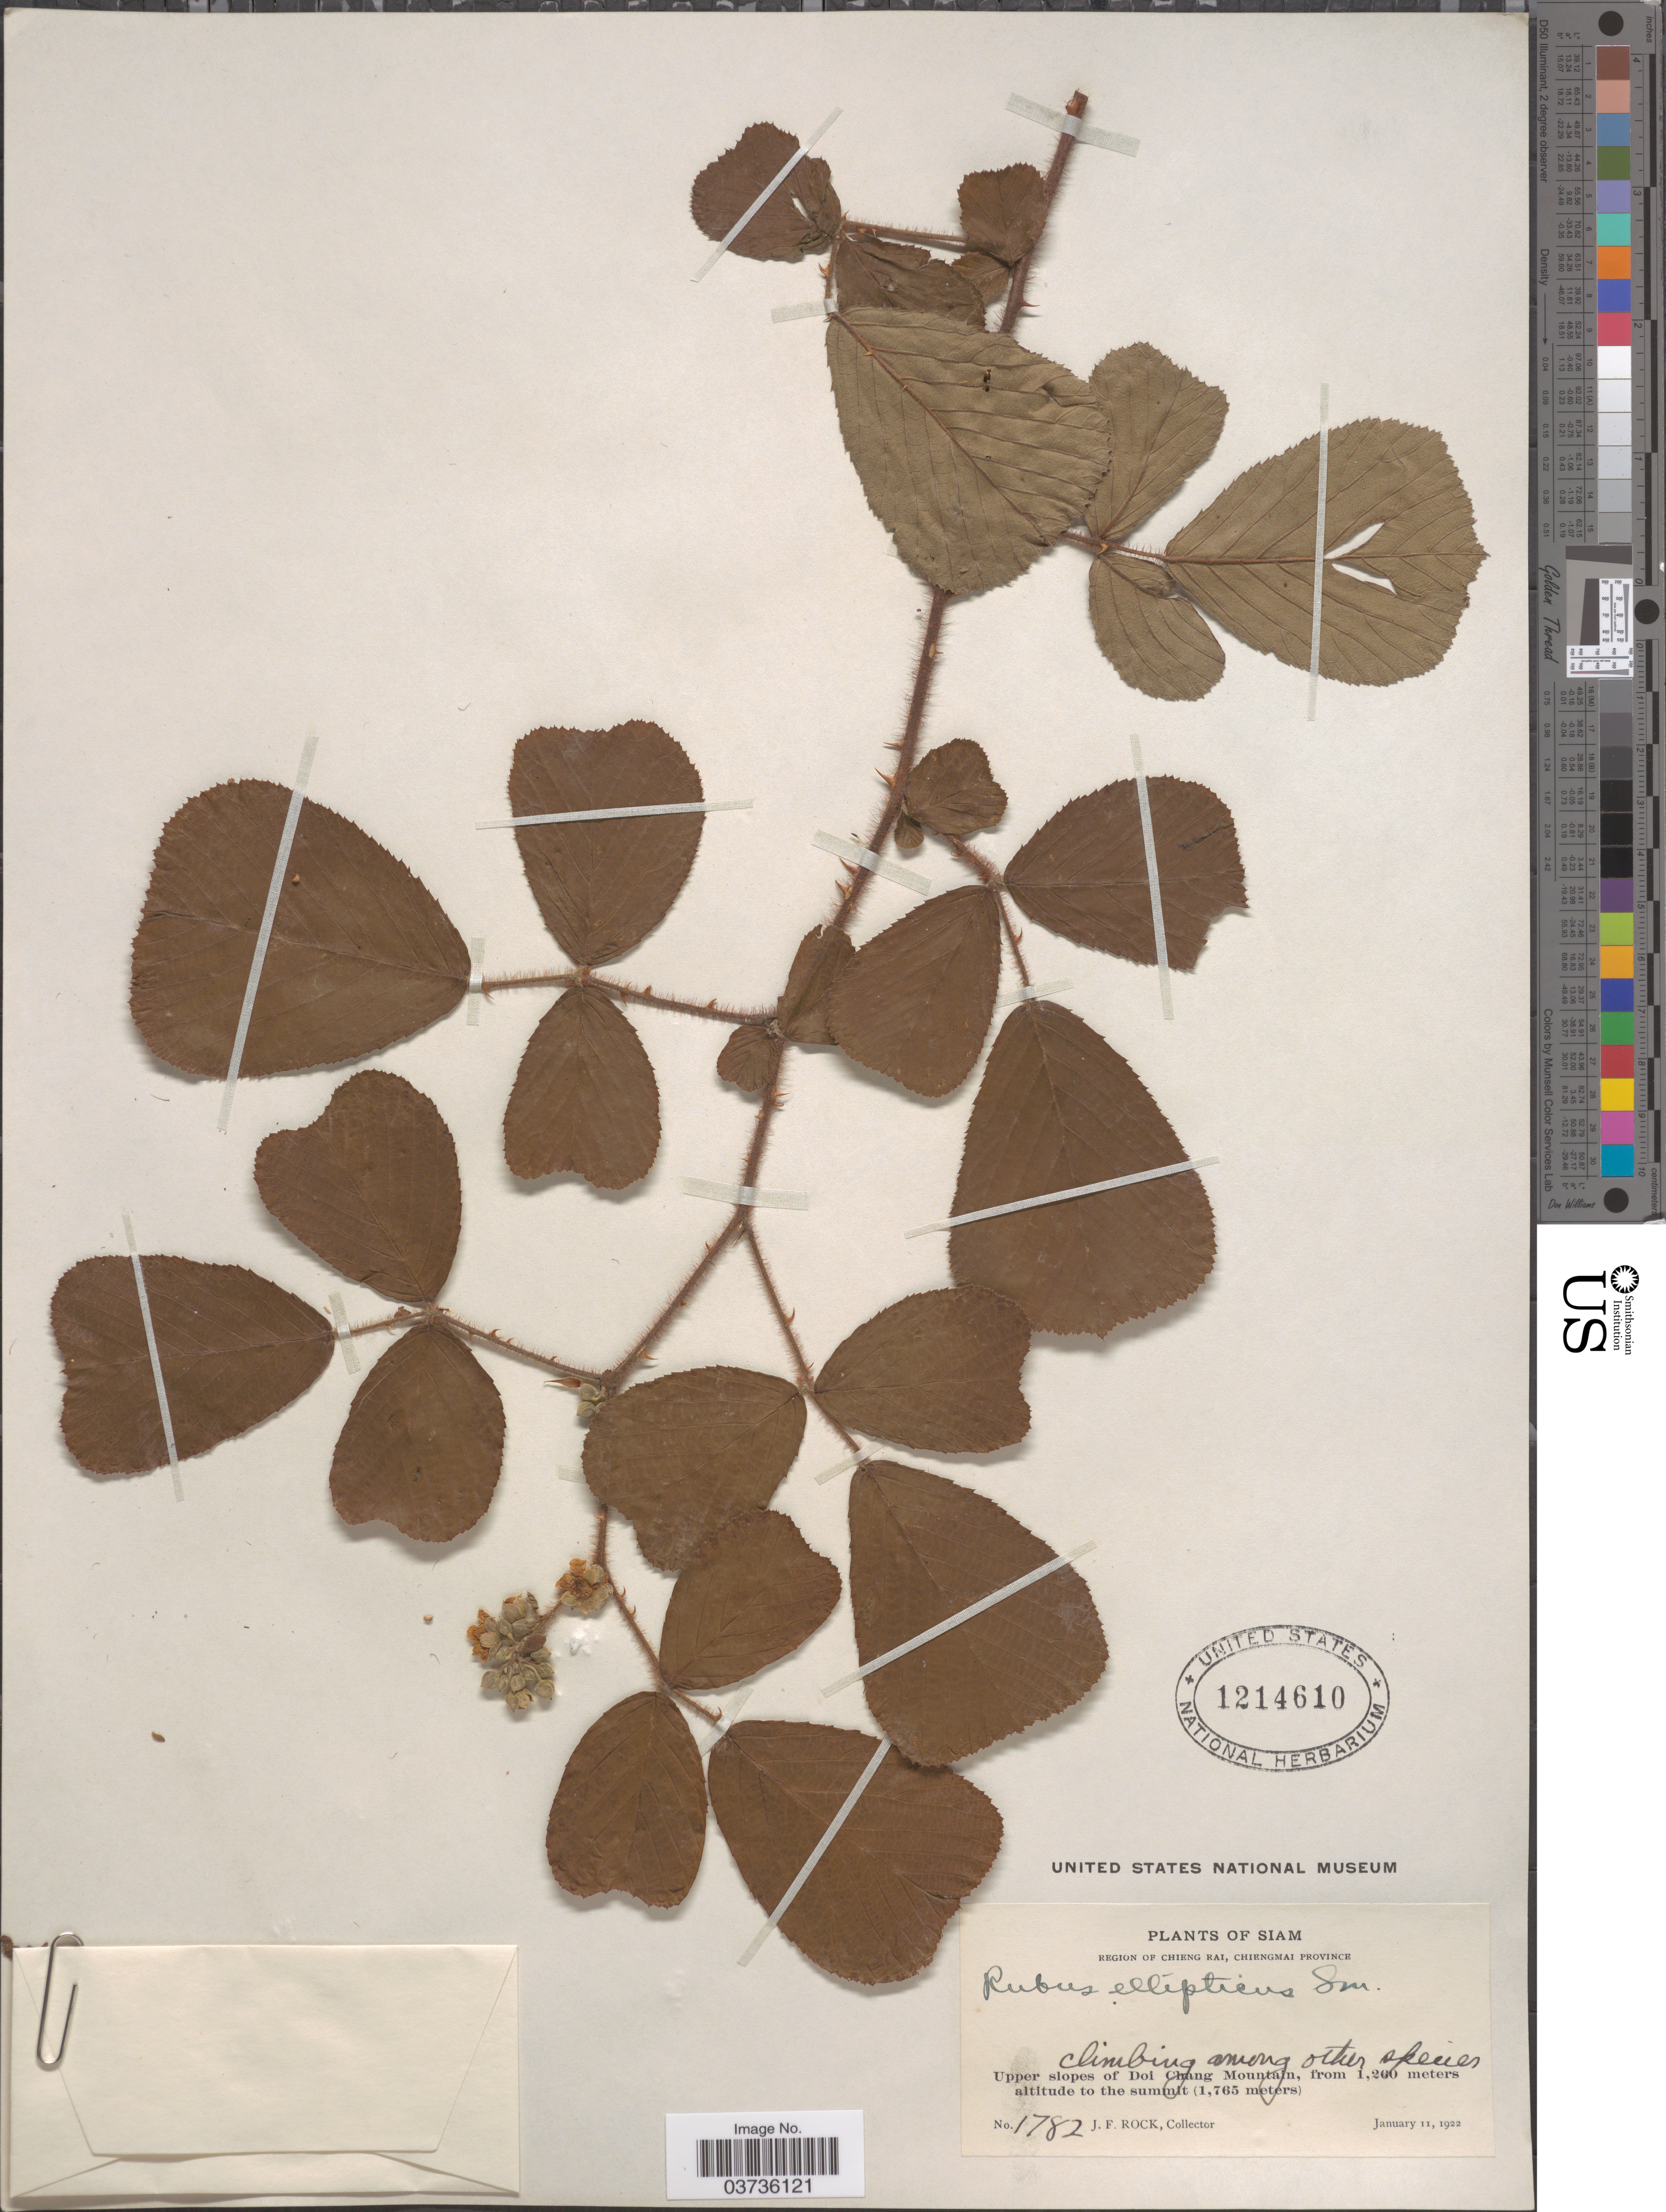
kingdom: Plantae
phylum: Tracheophyta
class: Magnoliopsida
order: Rosales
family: Rosaceae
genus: Rubus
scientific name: Rubus obcordatus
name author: (Franch.) Thuan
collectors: J. Rock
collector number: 1782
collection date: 1922-01-11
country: Thailand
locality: Siam. Region of Chieng Rai, Chiengmai Province. Upper slopes of Doi Chang Mountain.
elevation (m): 1260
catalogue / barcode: US 1214610